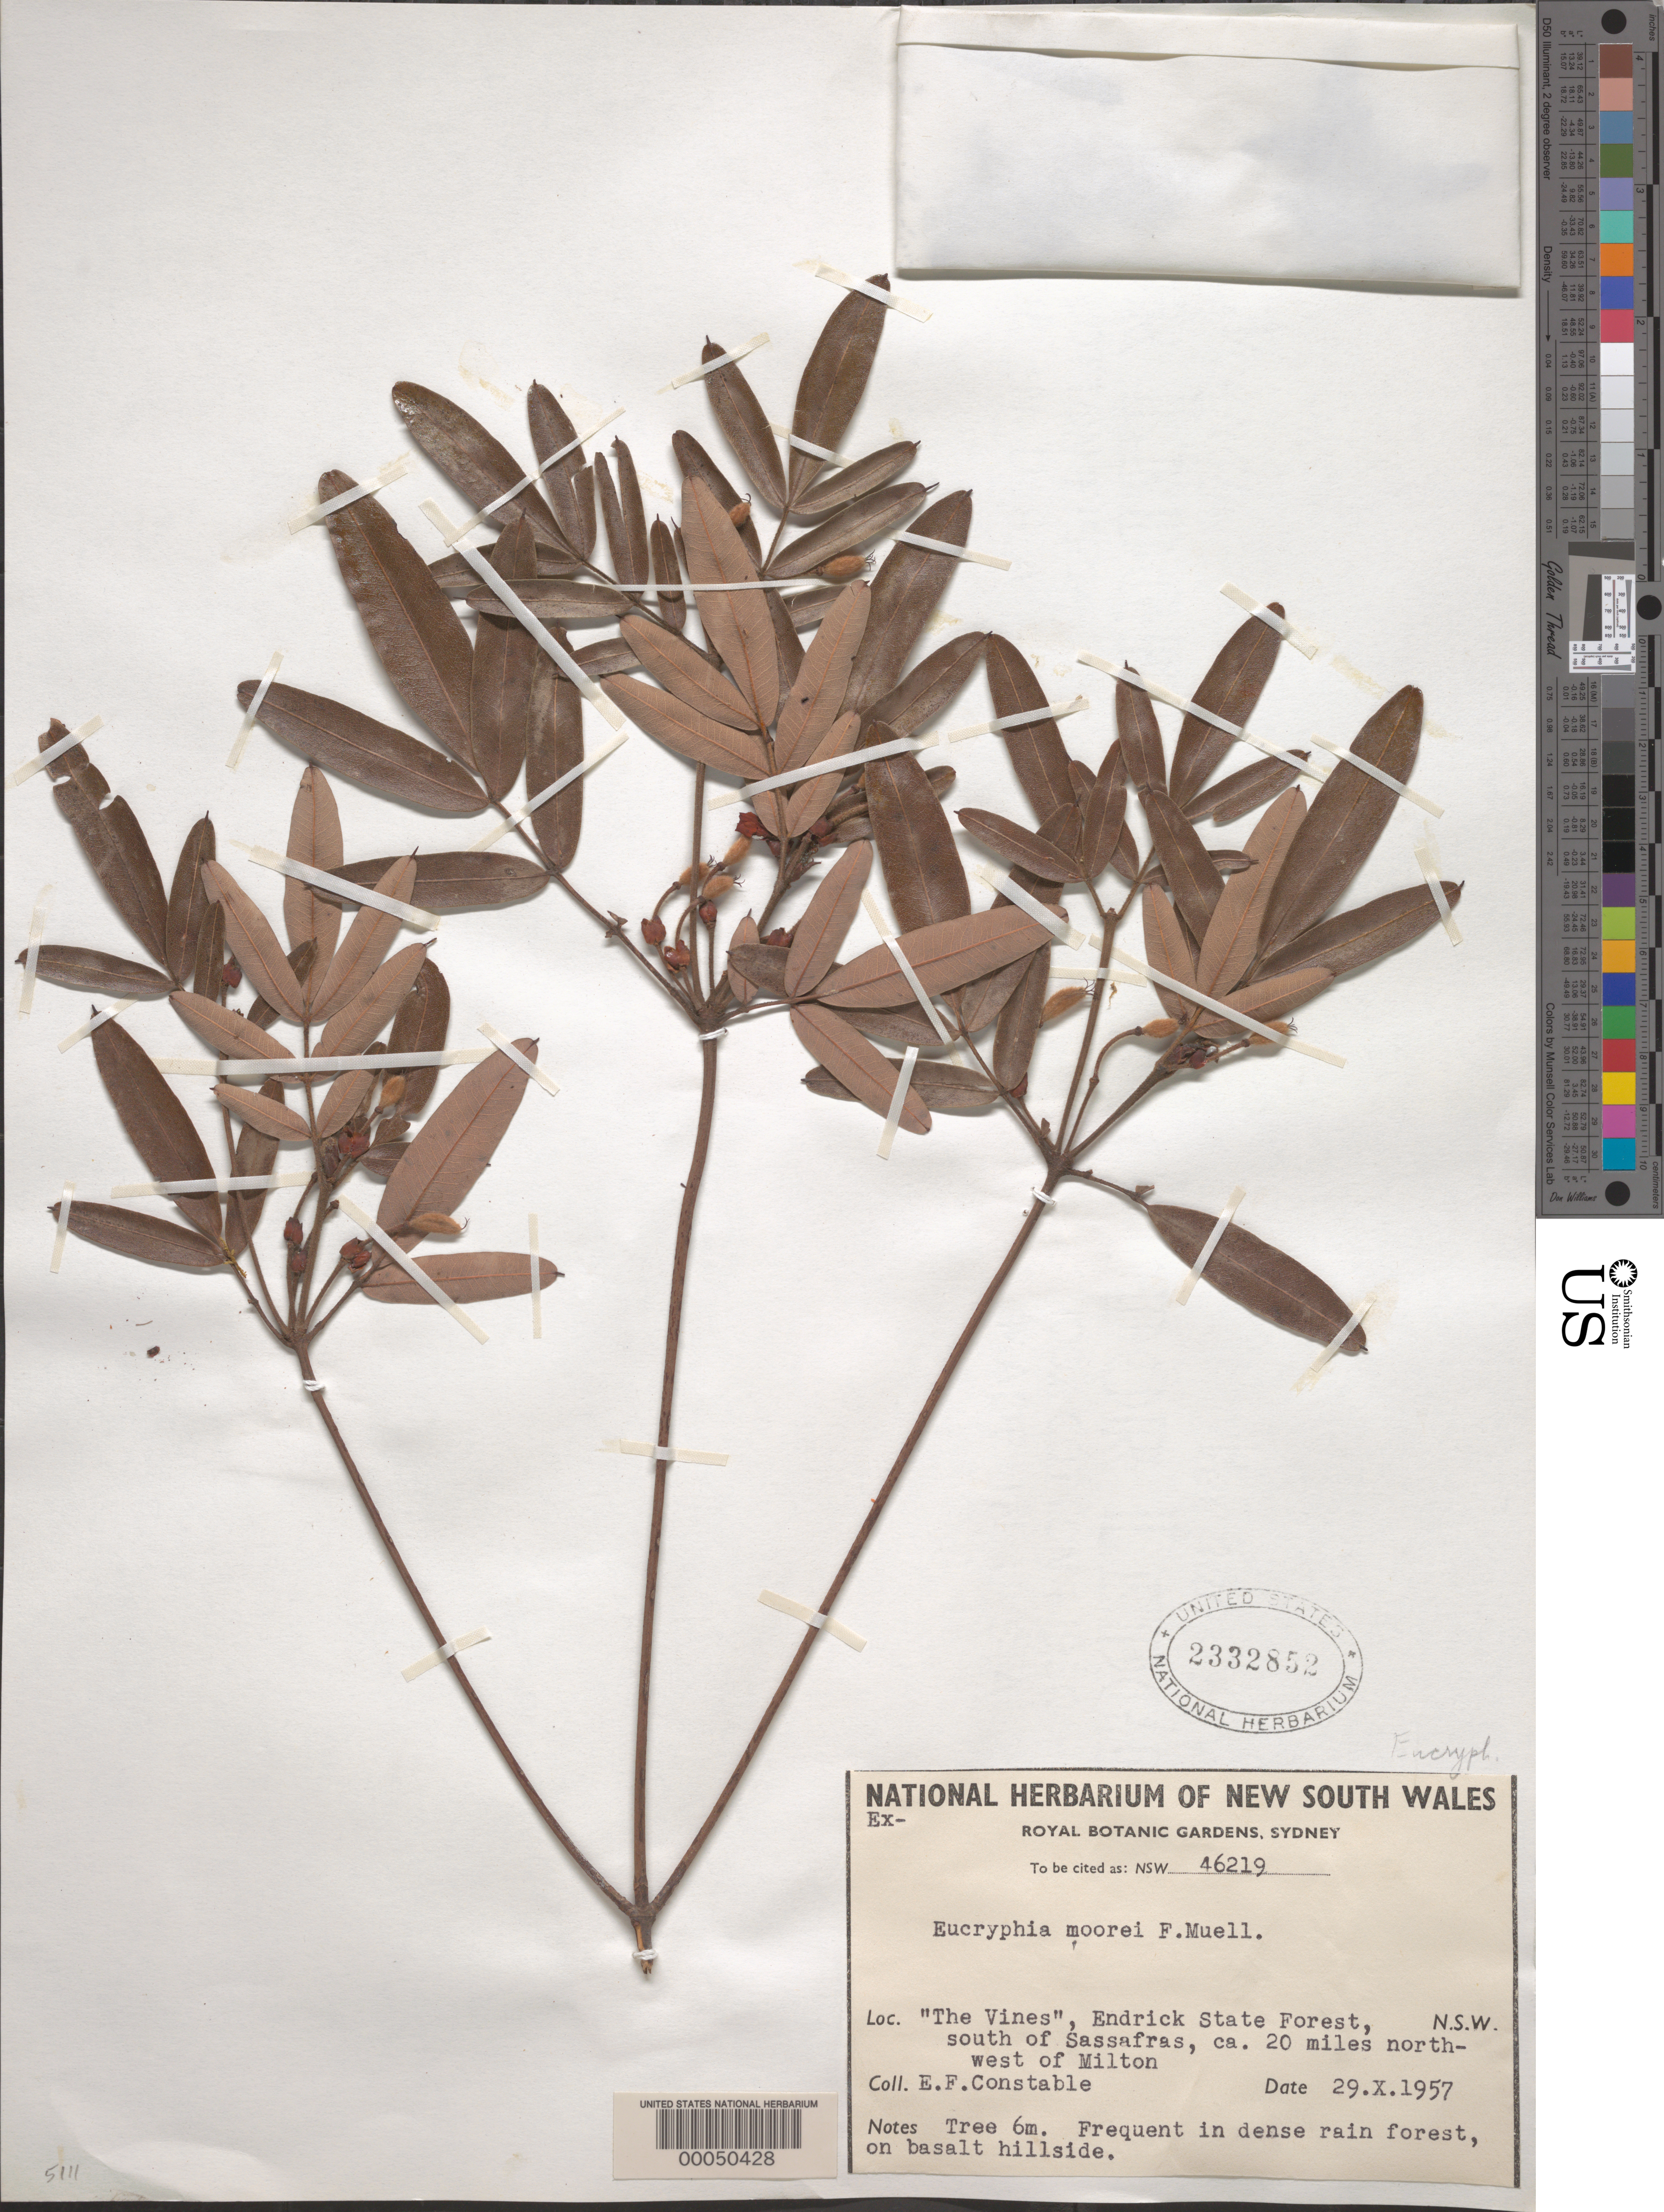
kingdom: Plantae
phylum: Tracheophyta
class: Magnoliopsida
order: Oxalidales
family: Cunoniaceae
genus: Eucryphia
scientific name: Eucryphia moorei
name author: F. Muell.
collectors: E. F. Constable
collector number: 46219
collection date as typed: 29 Oct 1957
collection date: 1957-10-29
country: Australia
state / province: New South Wales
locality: "the vines", endrick state forest, south of sassafras, ca. 20 mi les nw of milton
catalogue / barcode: US 2332852